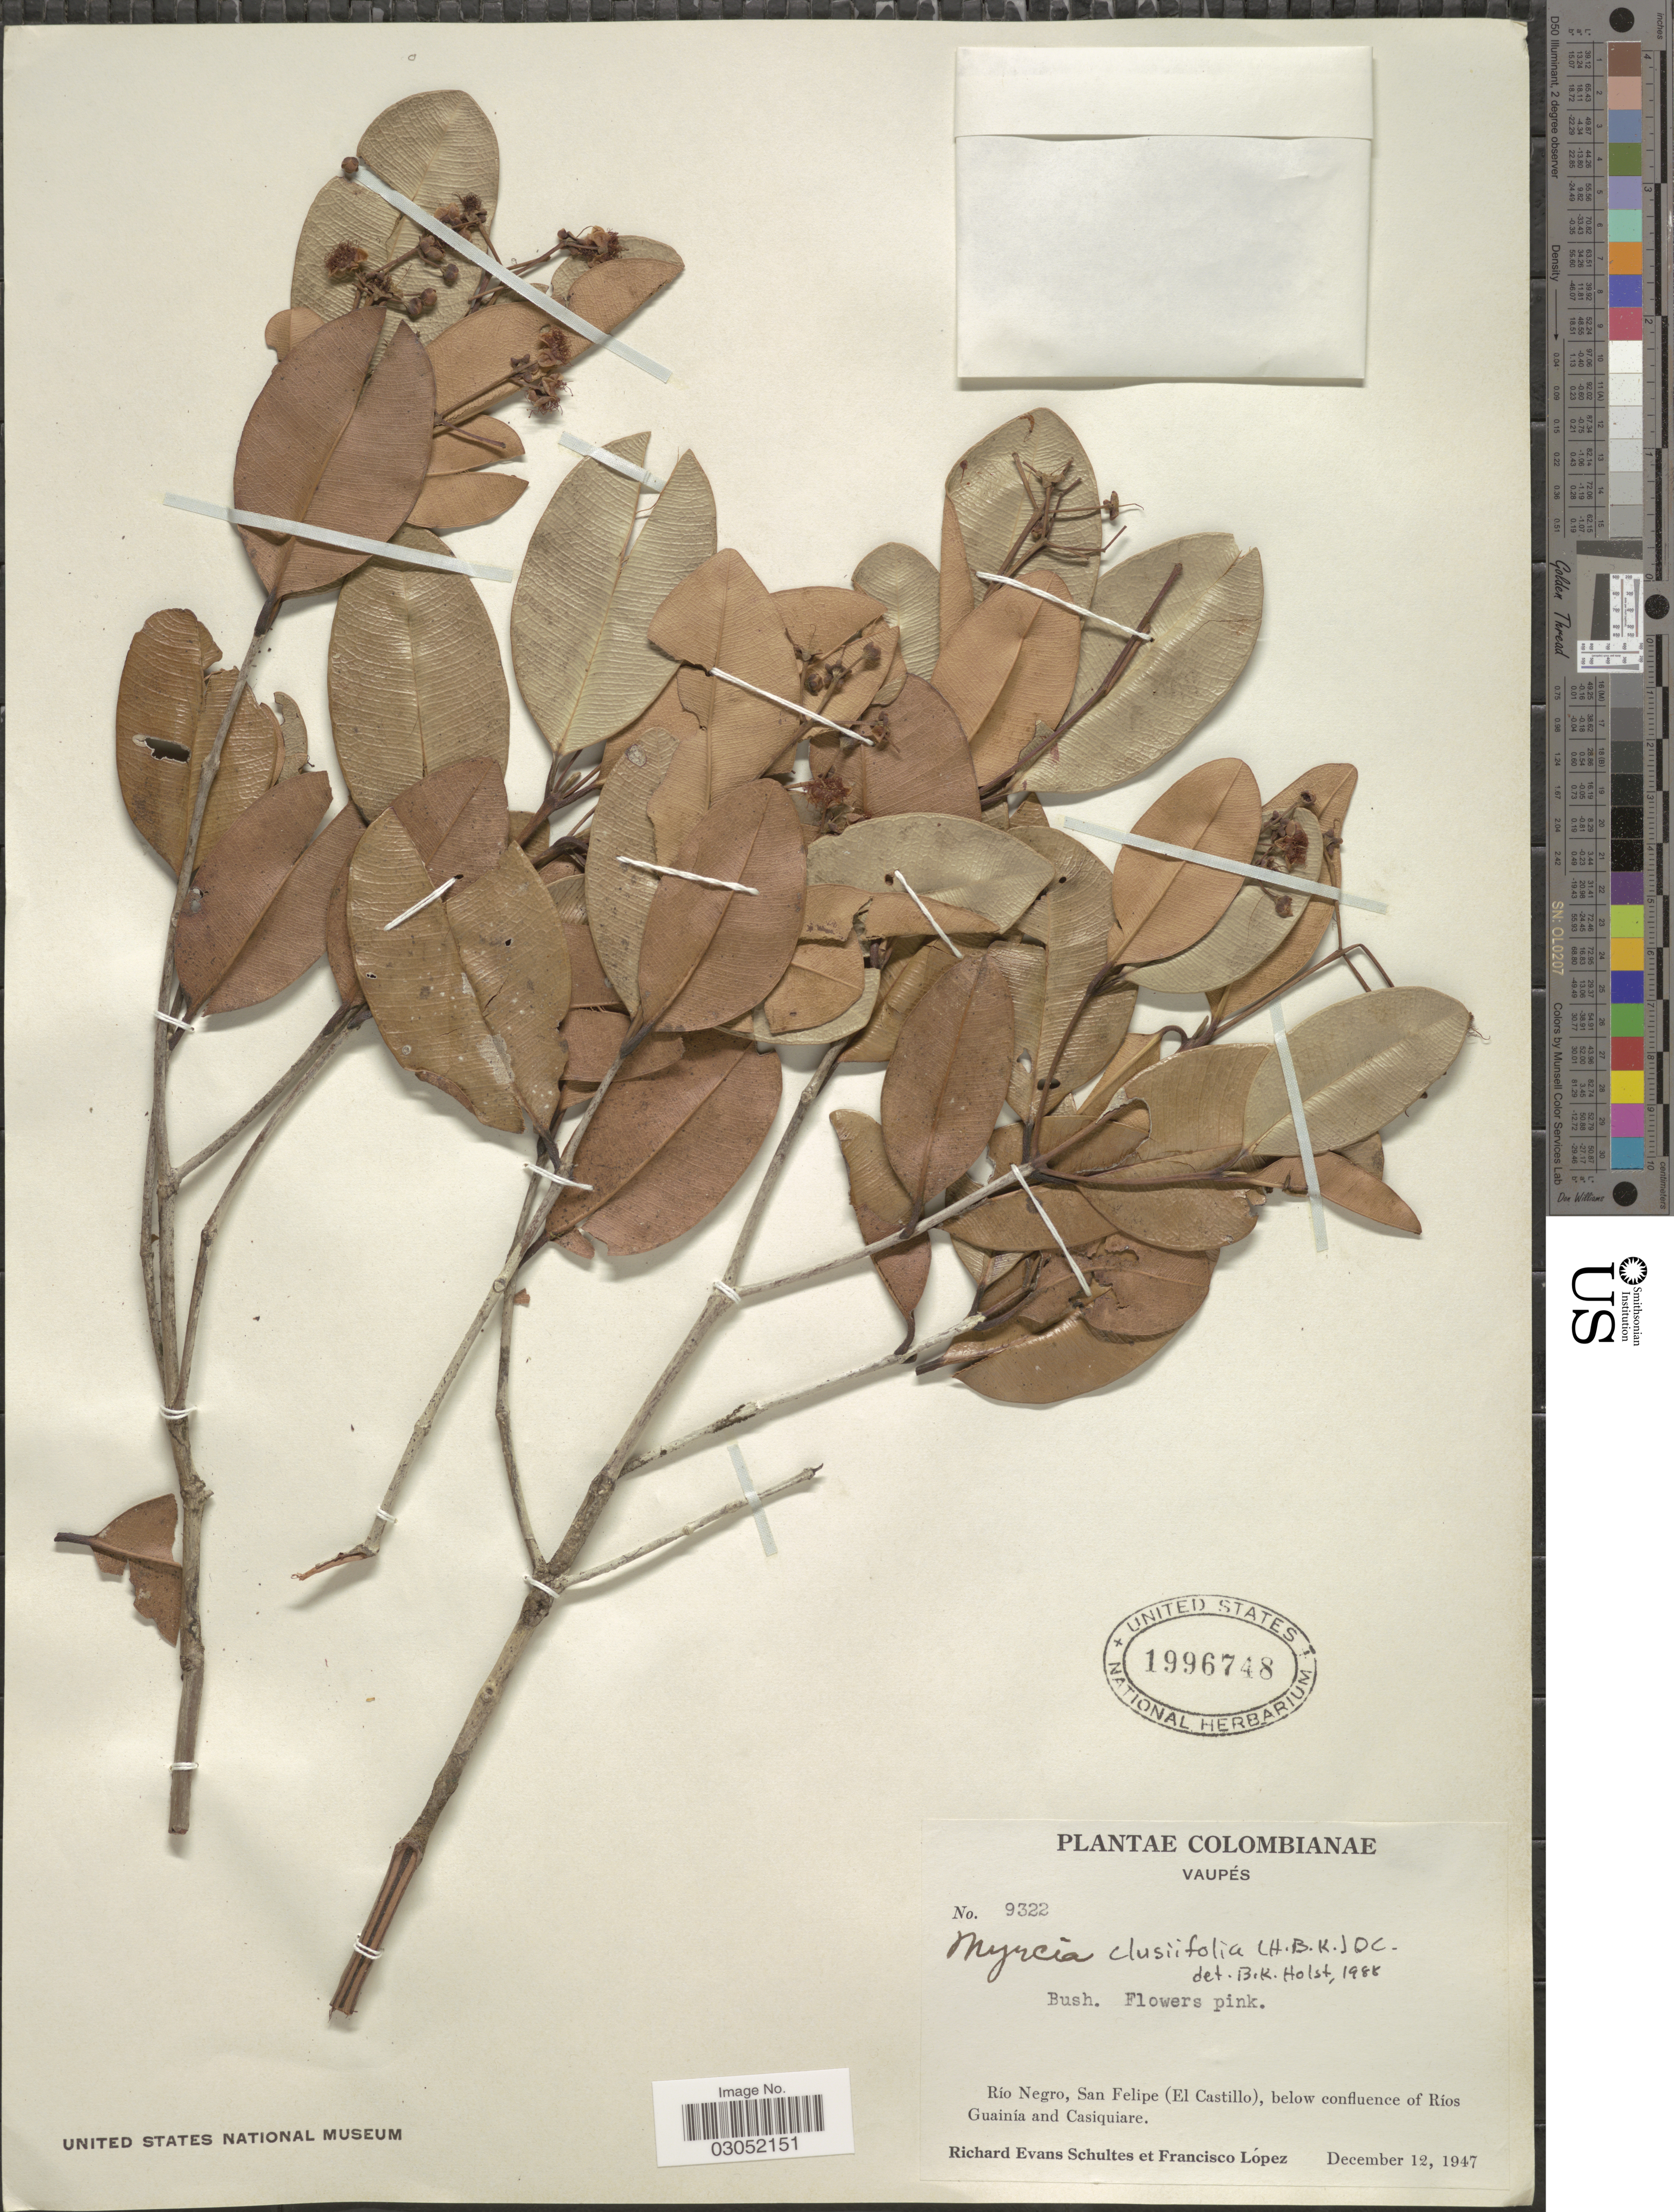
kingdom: Plantae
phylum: Tracheophyta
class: Magnoliopsida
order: Myrtales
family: Myrtaceae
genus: Myrcia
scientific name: Myrcia clusiifolia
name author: (Kunth) DC.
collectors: R. E. Schultes & F. Lopéz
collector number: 9322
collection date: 1947-12-12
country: Colombia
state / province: Vaupés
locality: Río Negro, San Felipe (El Castillo), below confluence of Ríos Guainía and Casiquiare.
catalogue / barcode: US 1996748